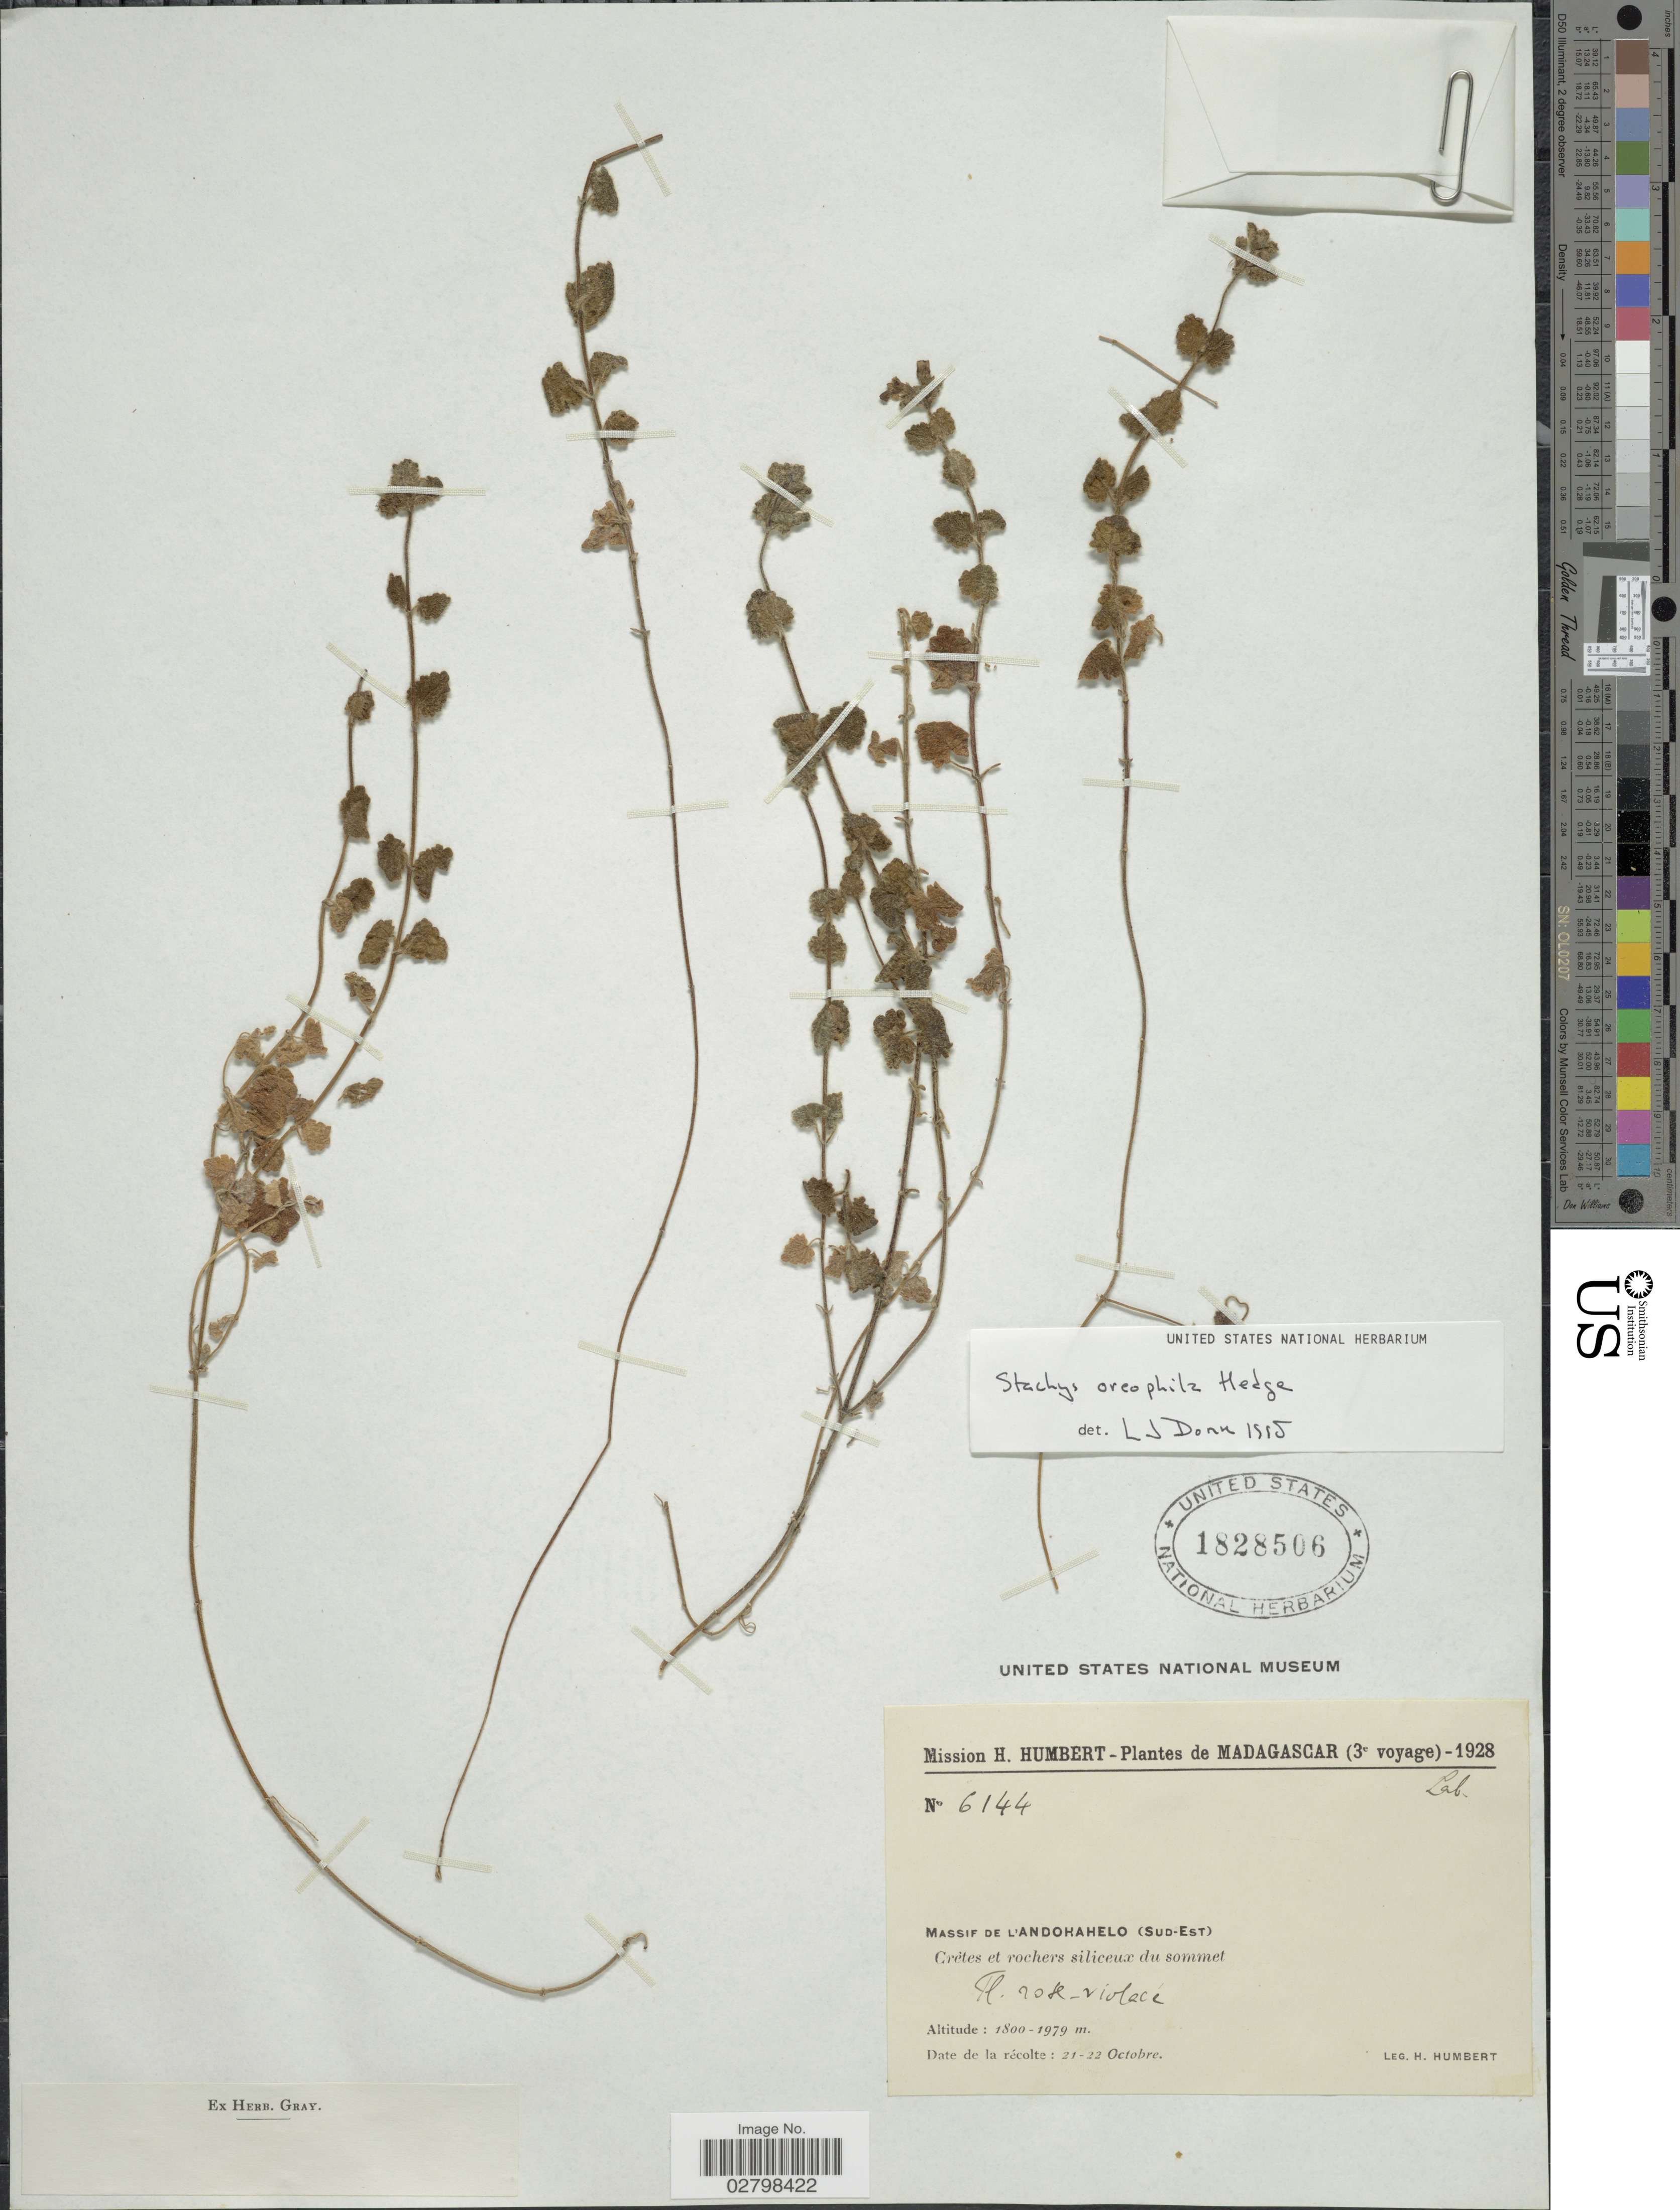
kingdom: Plantae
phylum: Tracheophyta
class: Magnoliopsida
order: Lamiales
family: Lamiaceae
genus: Stachys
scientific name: Stachys oreophila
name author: Hedge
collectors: H. Humbert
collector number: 6144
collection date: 1928-10-21/1928-10-22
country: Madagascar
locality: Massif de l'Andohahelo (Sud-Est). Crêtes et rochers siliceux du sommet.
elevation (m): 1800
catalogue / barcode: US 1828506